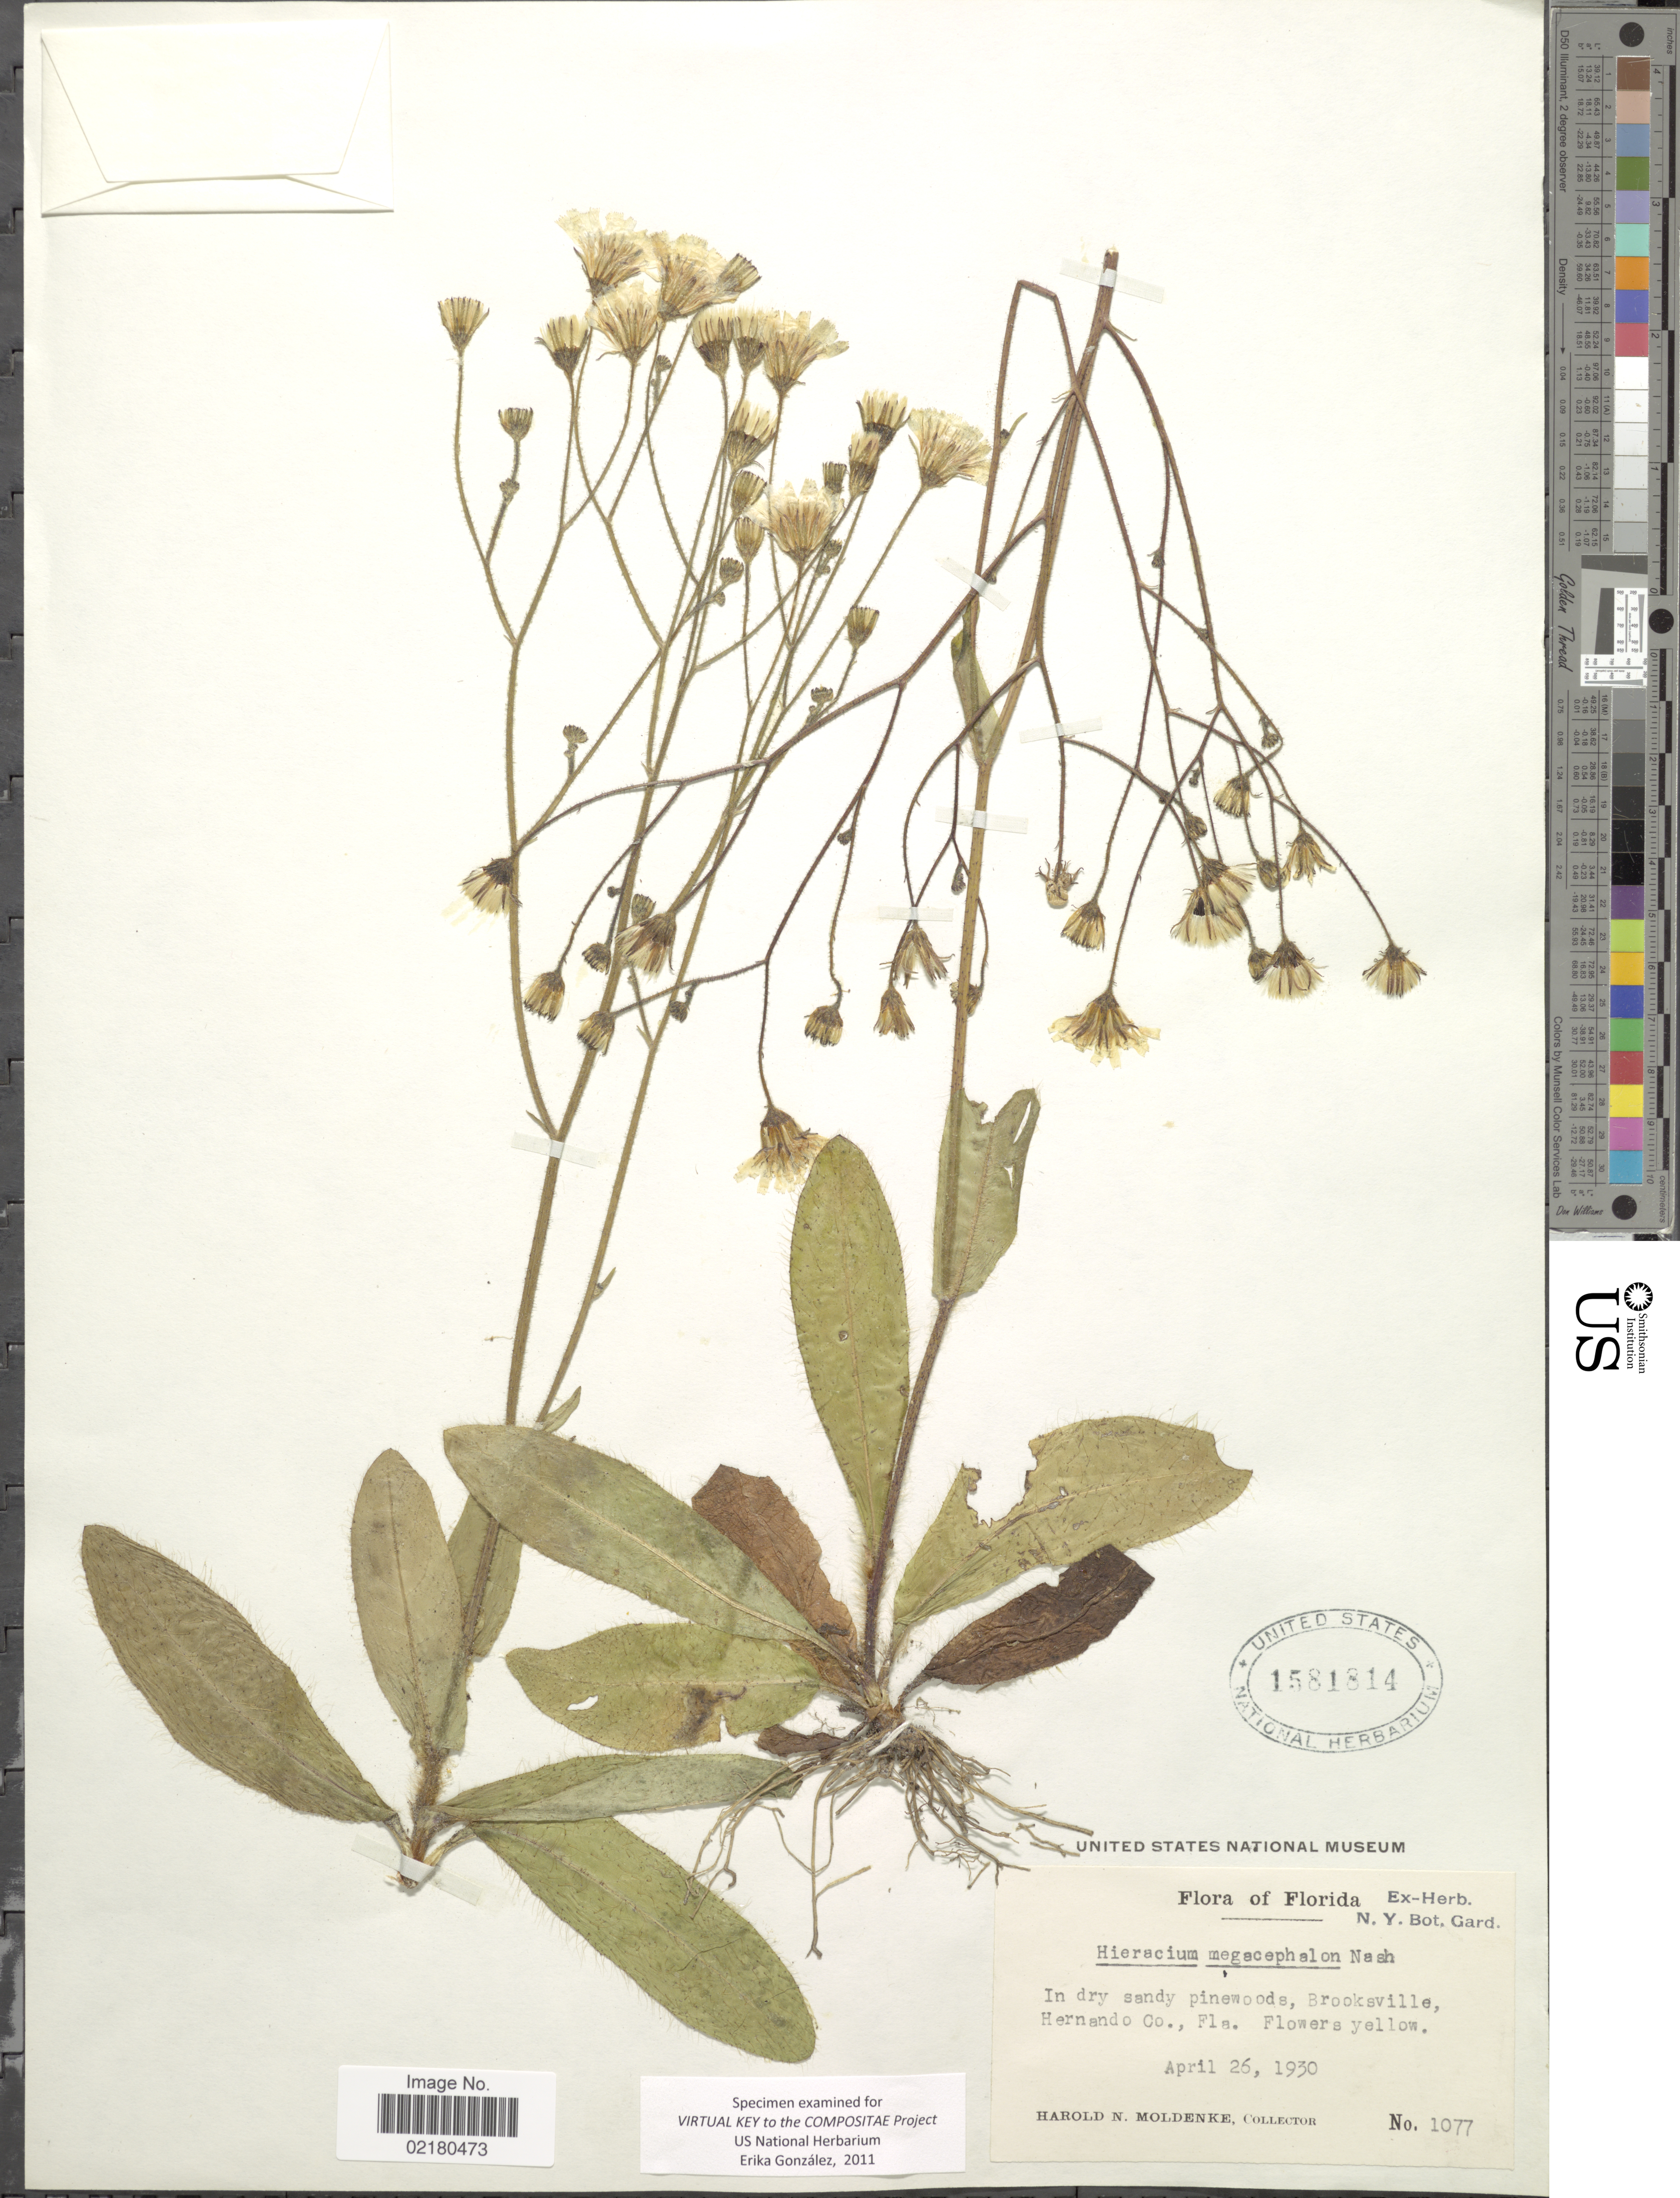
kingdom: Plantae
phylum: Tracheophyta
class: Magnoliopsida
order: Asterales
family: Asteraceae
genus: Hieracium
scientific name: Hieracium megacephalon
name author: Nash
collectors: H. N. Moldenke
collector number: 1077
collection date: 1930-04-26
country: United States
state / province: Florida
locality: Brooksville, Hernando Co.,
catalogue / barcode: US 1581814